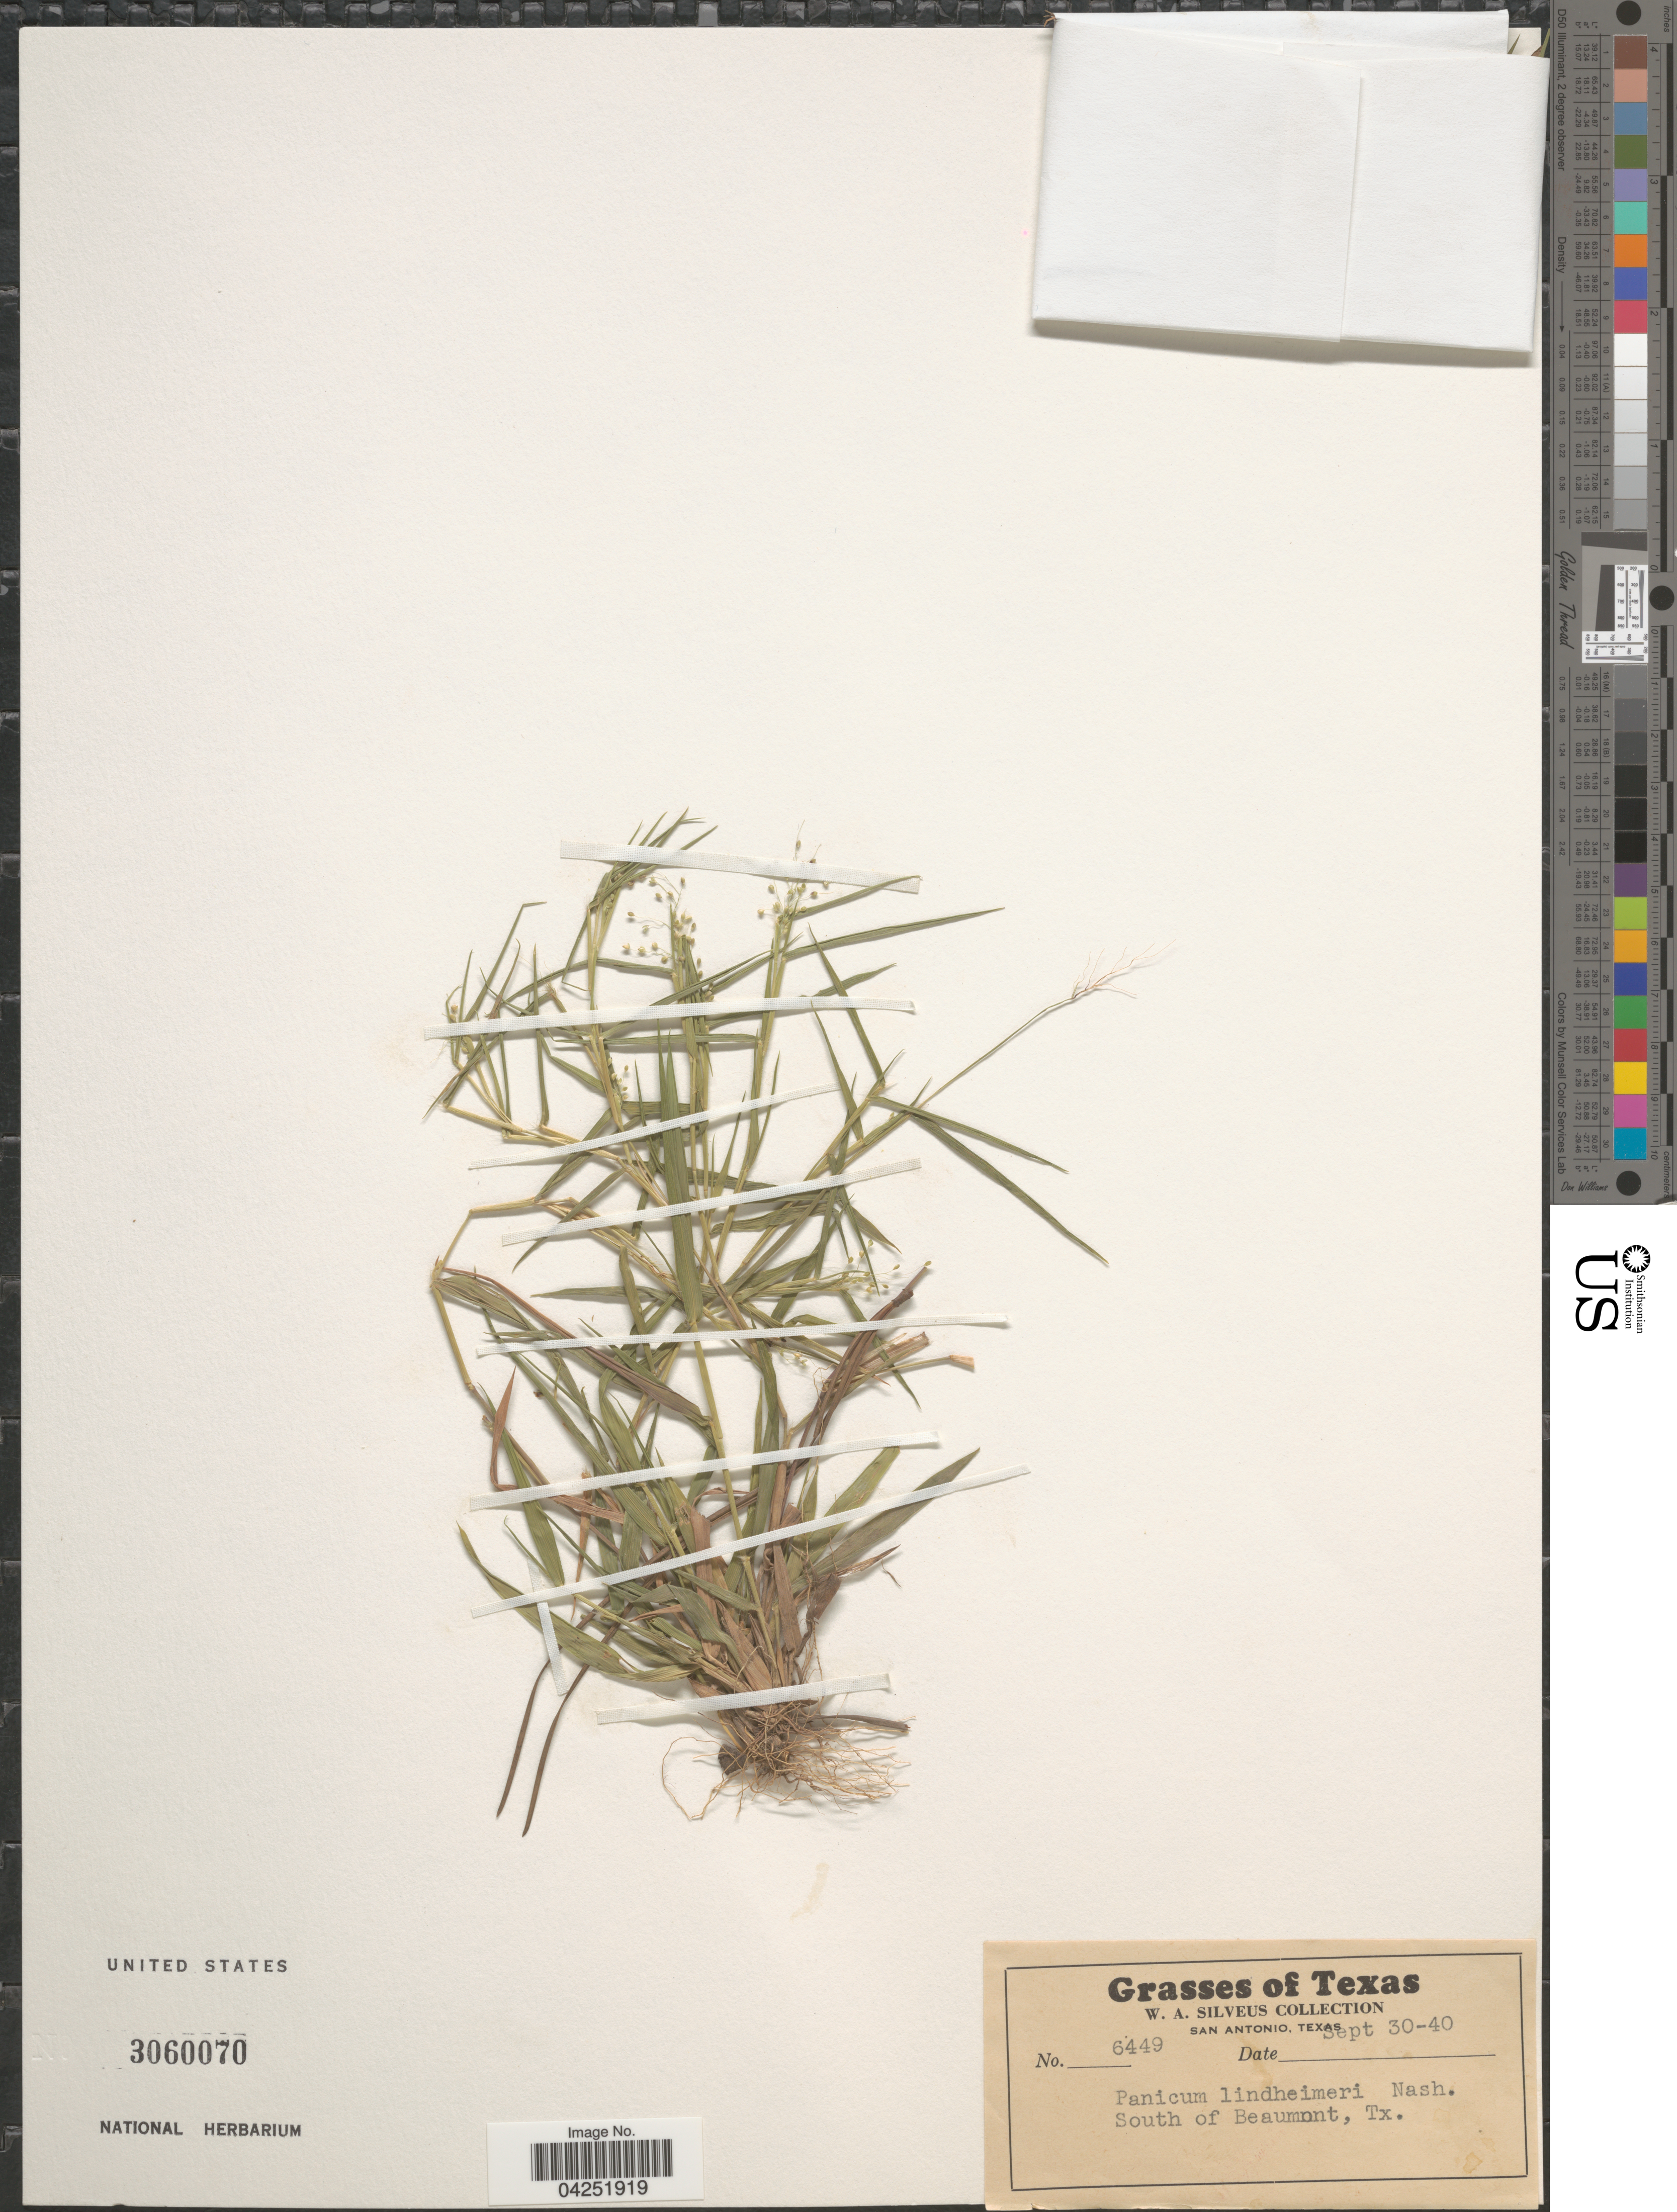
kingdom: Plantae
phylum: Tracheophyta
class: Liliopsida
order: Poales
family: Poaceae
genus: Dichanthelium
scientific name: Dichanthelium acuminatum var. lindheimeri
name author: (Nash) Gould & C.A. Clark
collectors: W. Silveus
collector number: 6449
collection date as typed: Transcribed d/m/y: 30/9/40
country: United States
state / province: Texas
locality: South of Beaumont.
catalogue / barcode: US 3060070